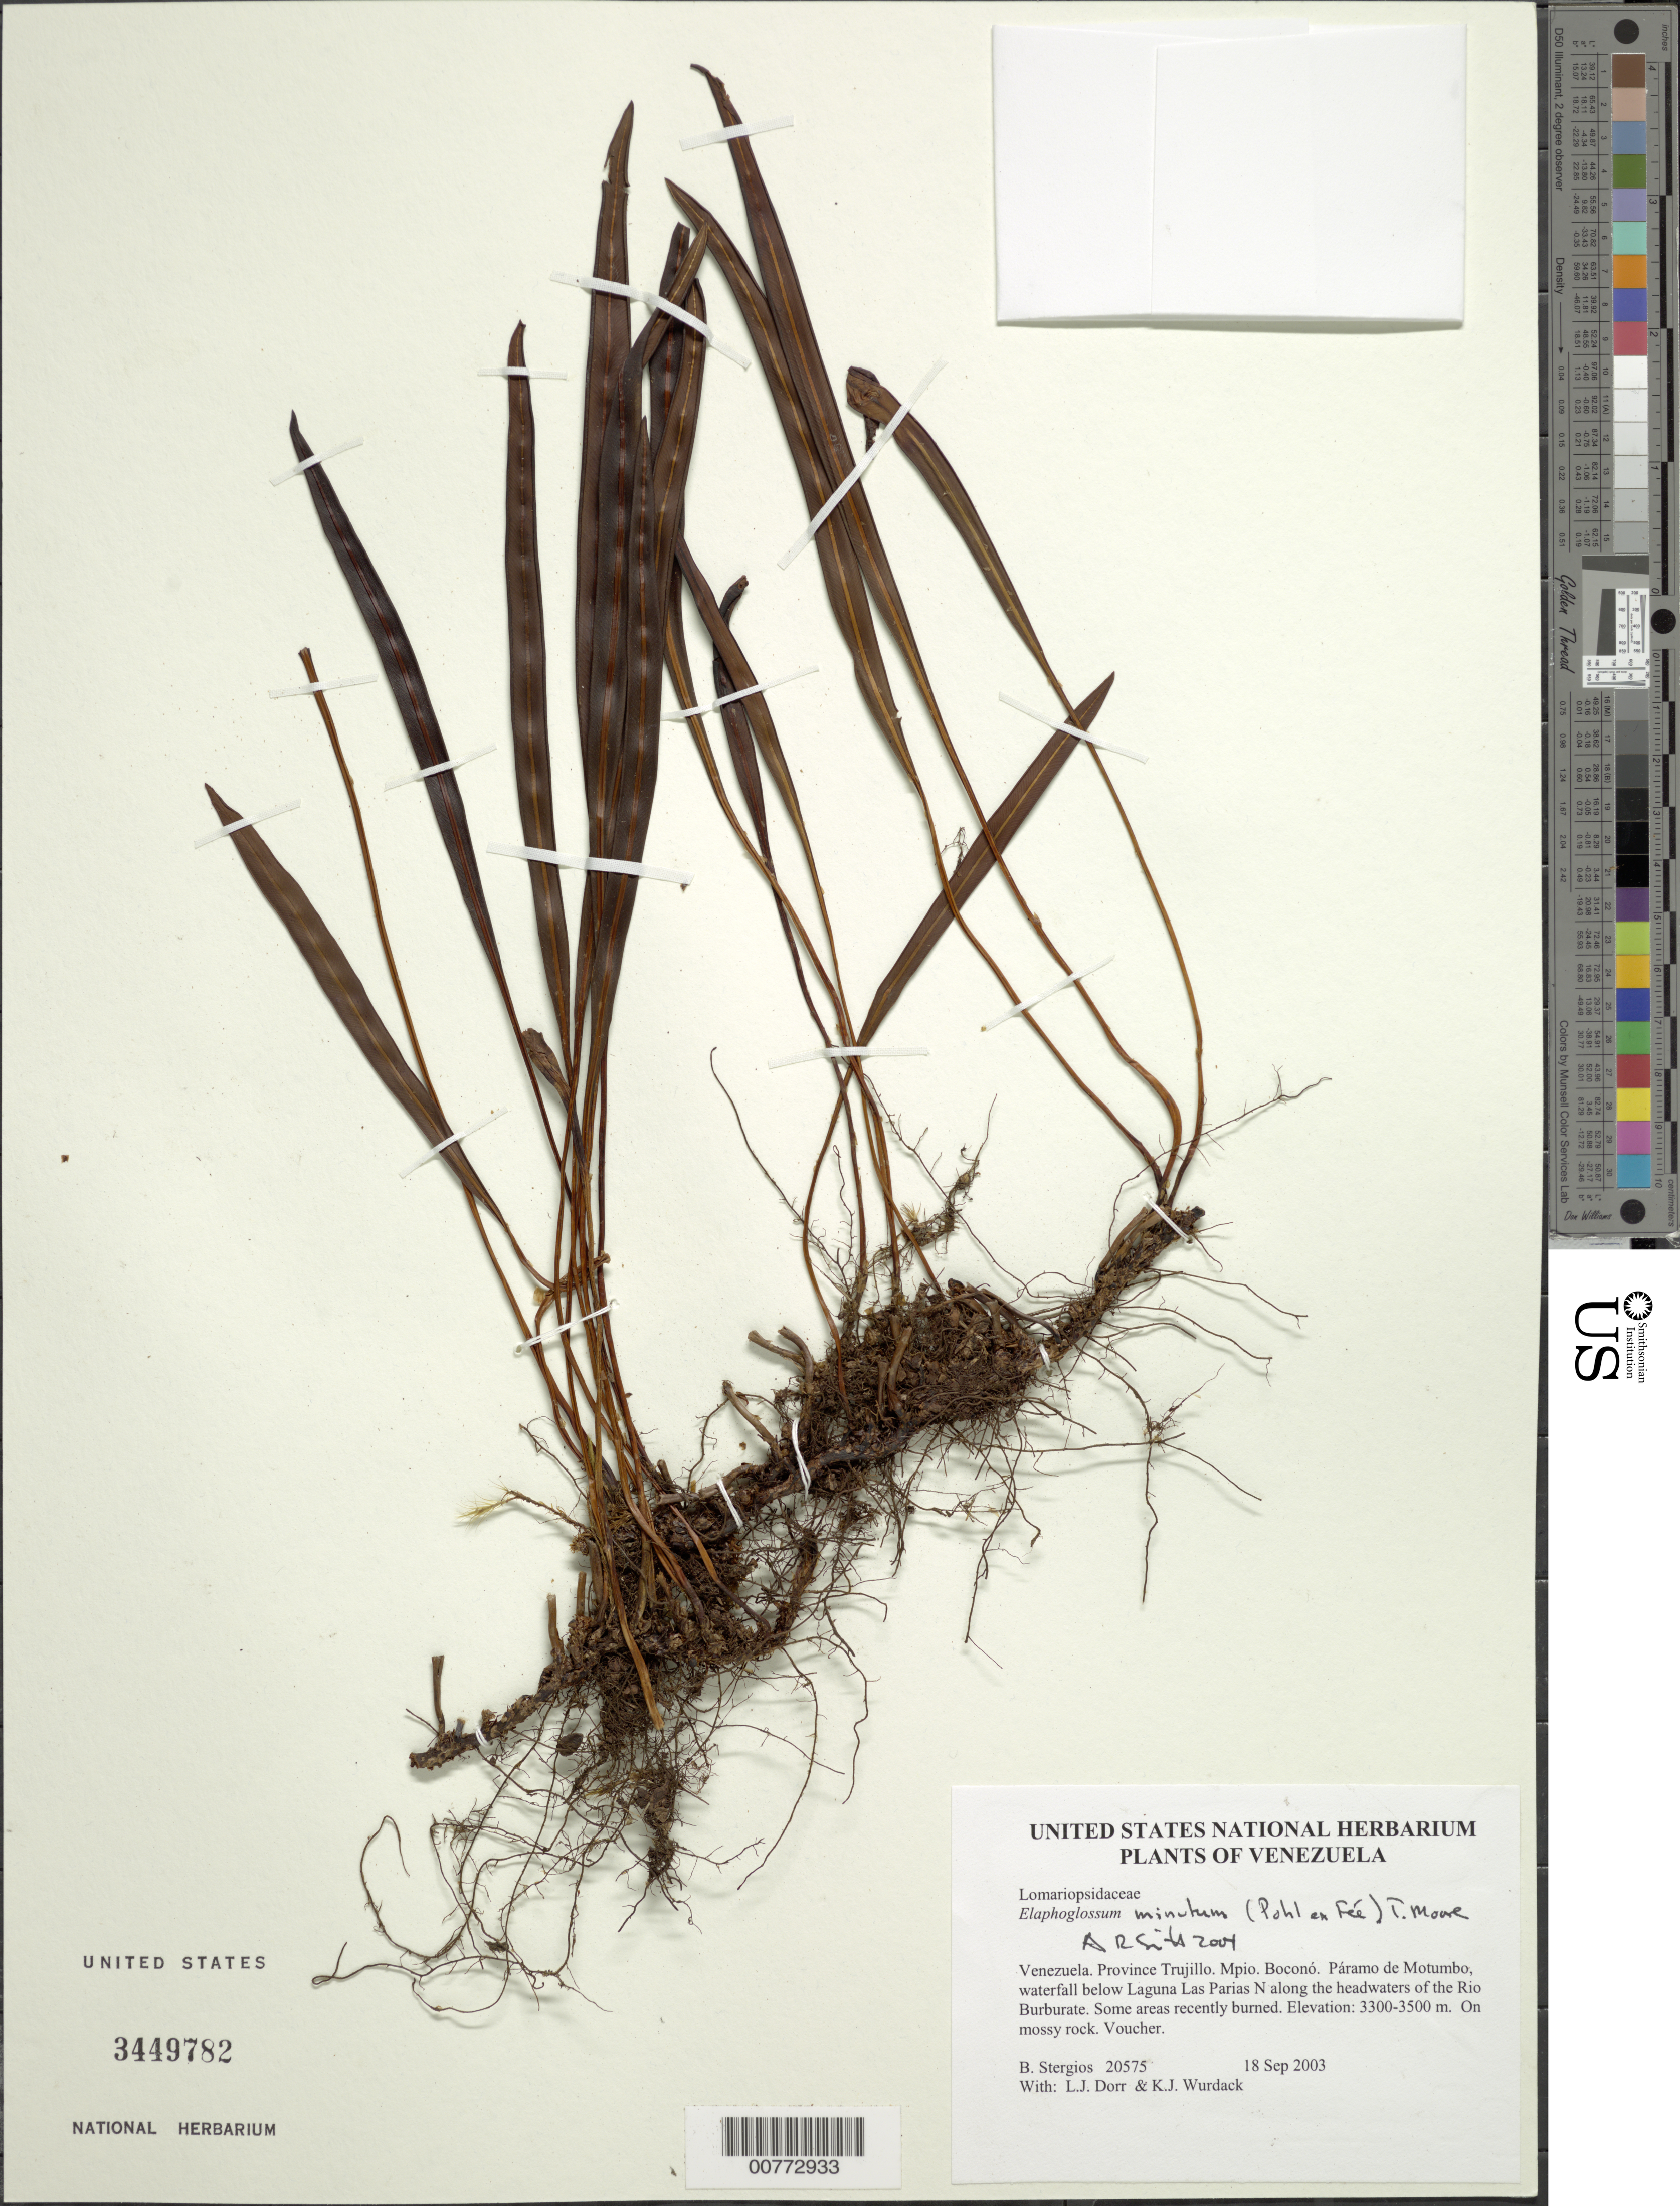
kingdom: Plantae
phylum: Tracheophyta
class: Polypodiopsida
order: Polypodiales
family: Dryopteridaceae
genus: Elaphoglossum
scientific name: Elaphoglossum minutum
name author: (Pohl ex Fée) T. Moore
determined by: Smith, Alan R., (UC)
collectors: B. G. Stergios, L. J. Dorr & K. Wurdack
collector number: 20575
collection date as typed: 18 Sep 2003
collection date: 2003-09-18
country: Venezuela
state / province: Trujillo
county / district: Boconó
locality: Páramo de Motumbo, waterfall below Laguna Las Parias N along the headwaters of the Rio Burburate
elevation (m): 3300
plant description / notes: CAS, NY, PORT, UC, US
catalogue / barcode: US 3449782